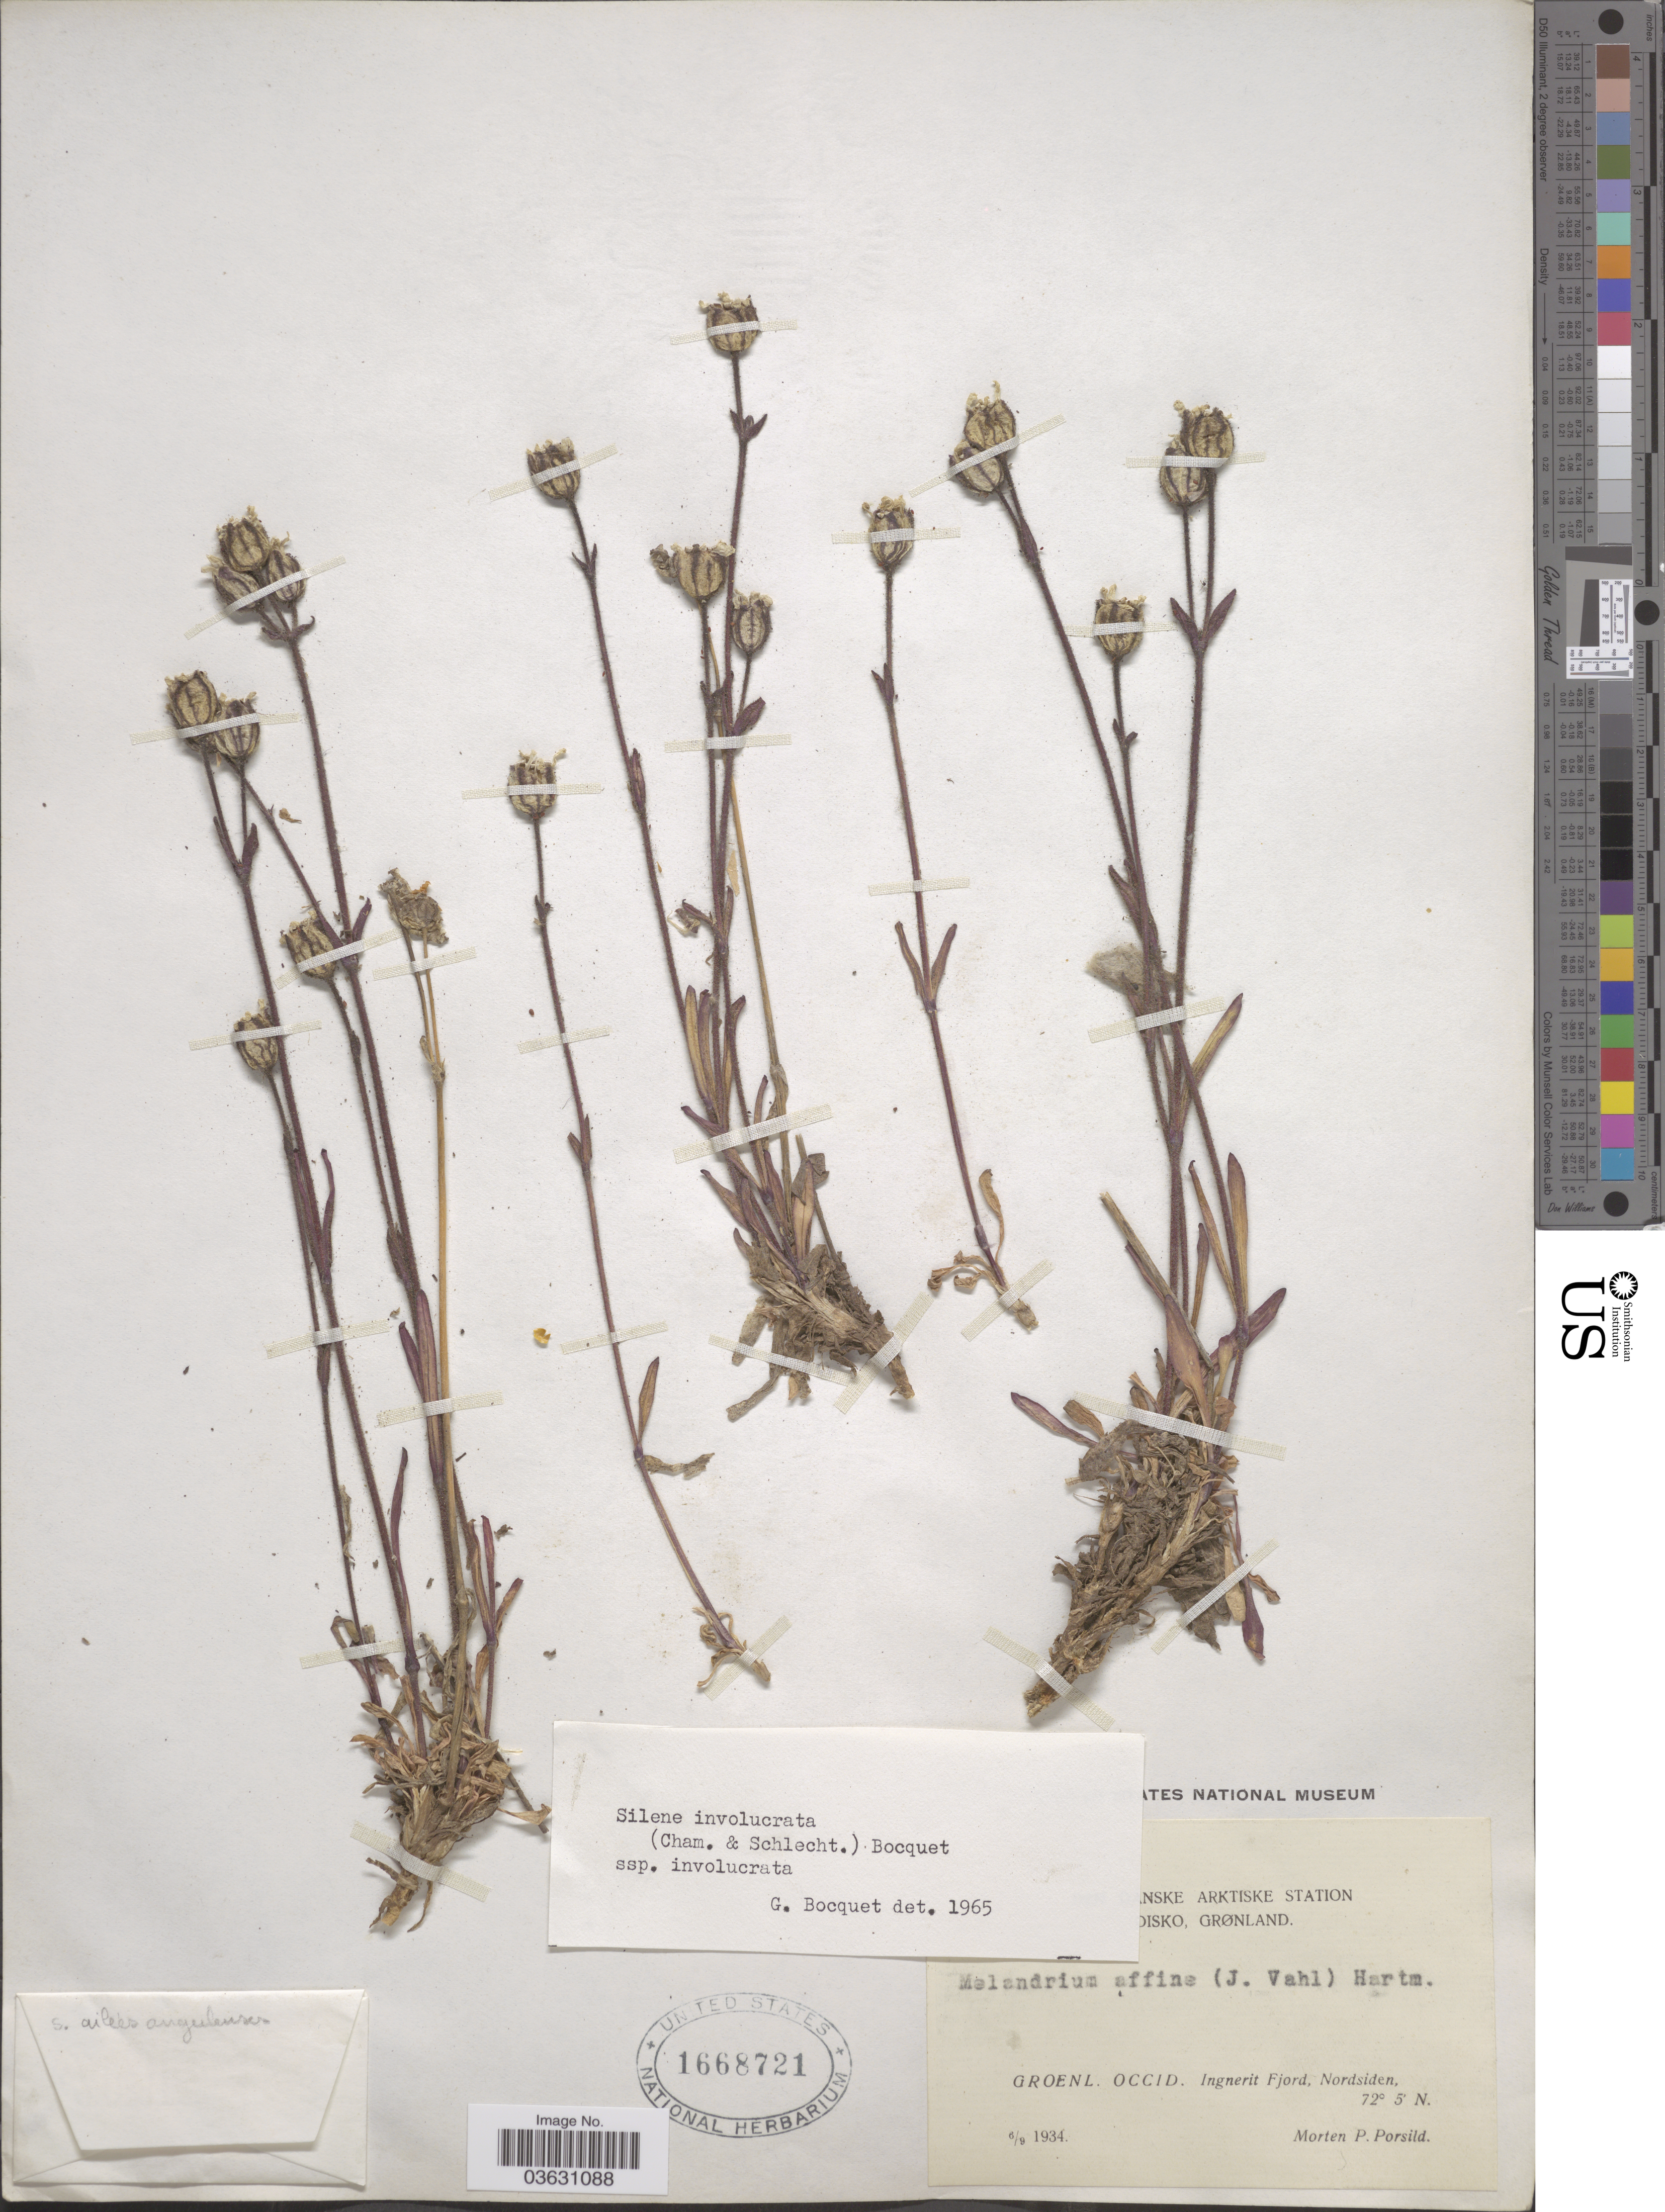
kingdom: Plantae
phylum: Tracheophyta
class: Magnoliopsida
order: Caryophyllales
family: Caryophyllaceae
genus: Silene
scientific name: Silene involucrata subsp. involucrata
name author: (Cham. & Schltdl.) Bocquet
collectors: M. P. Porsild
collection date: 1934-09-06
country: Greenland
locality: [illegible text]nske Arktiske Station [illegible text] Disko, Grønland. Groenl. Occid. Ingnerit Fjord, Norsiden.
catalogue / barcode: US 1668721